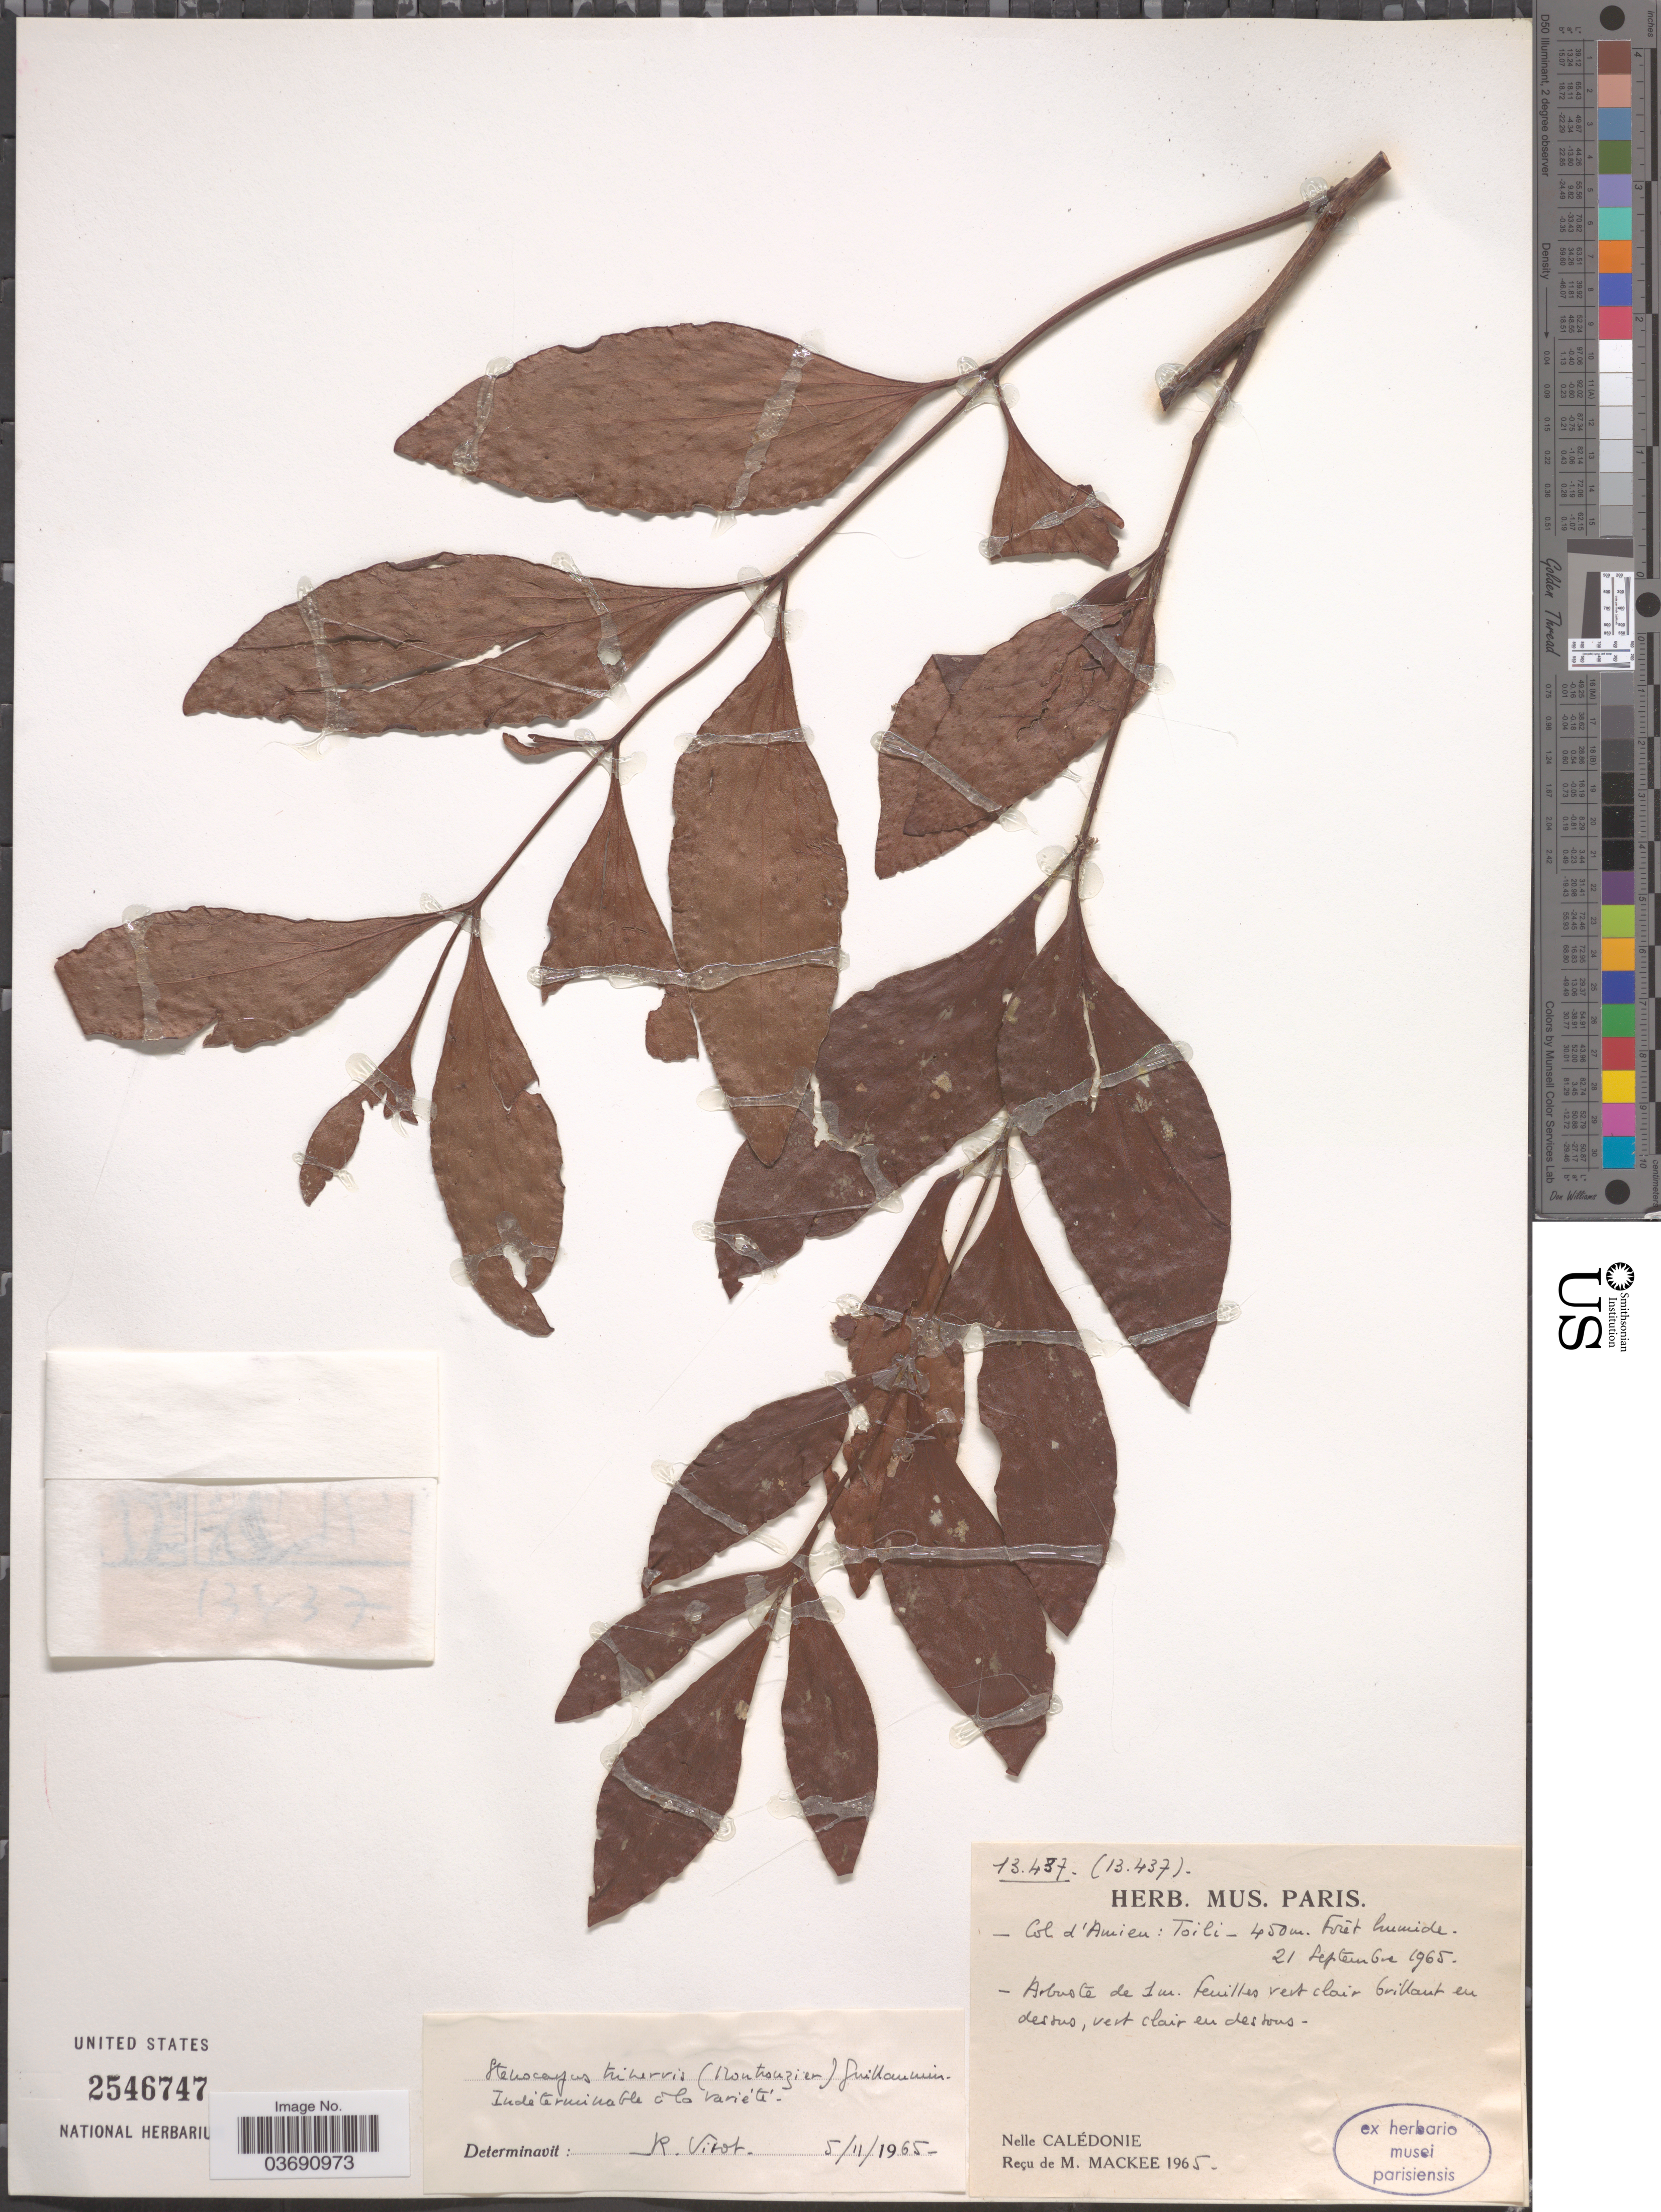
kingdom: Plantae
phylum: Tracheophyta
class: Magnoliopsida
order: Proteales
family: Proteaceae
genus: Stenocarpus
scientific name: Stenocarpus trinervis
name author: (Montrouz.) Guillaumin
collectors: M. Mackee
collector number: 13437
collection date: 1965-09-21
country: New Caledonia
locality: Col d'Amieu: Toili. Nelle Calédonie.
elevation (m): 450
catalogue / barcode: US 2546747